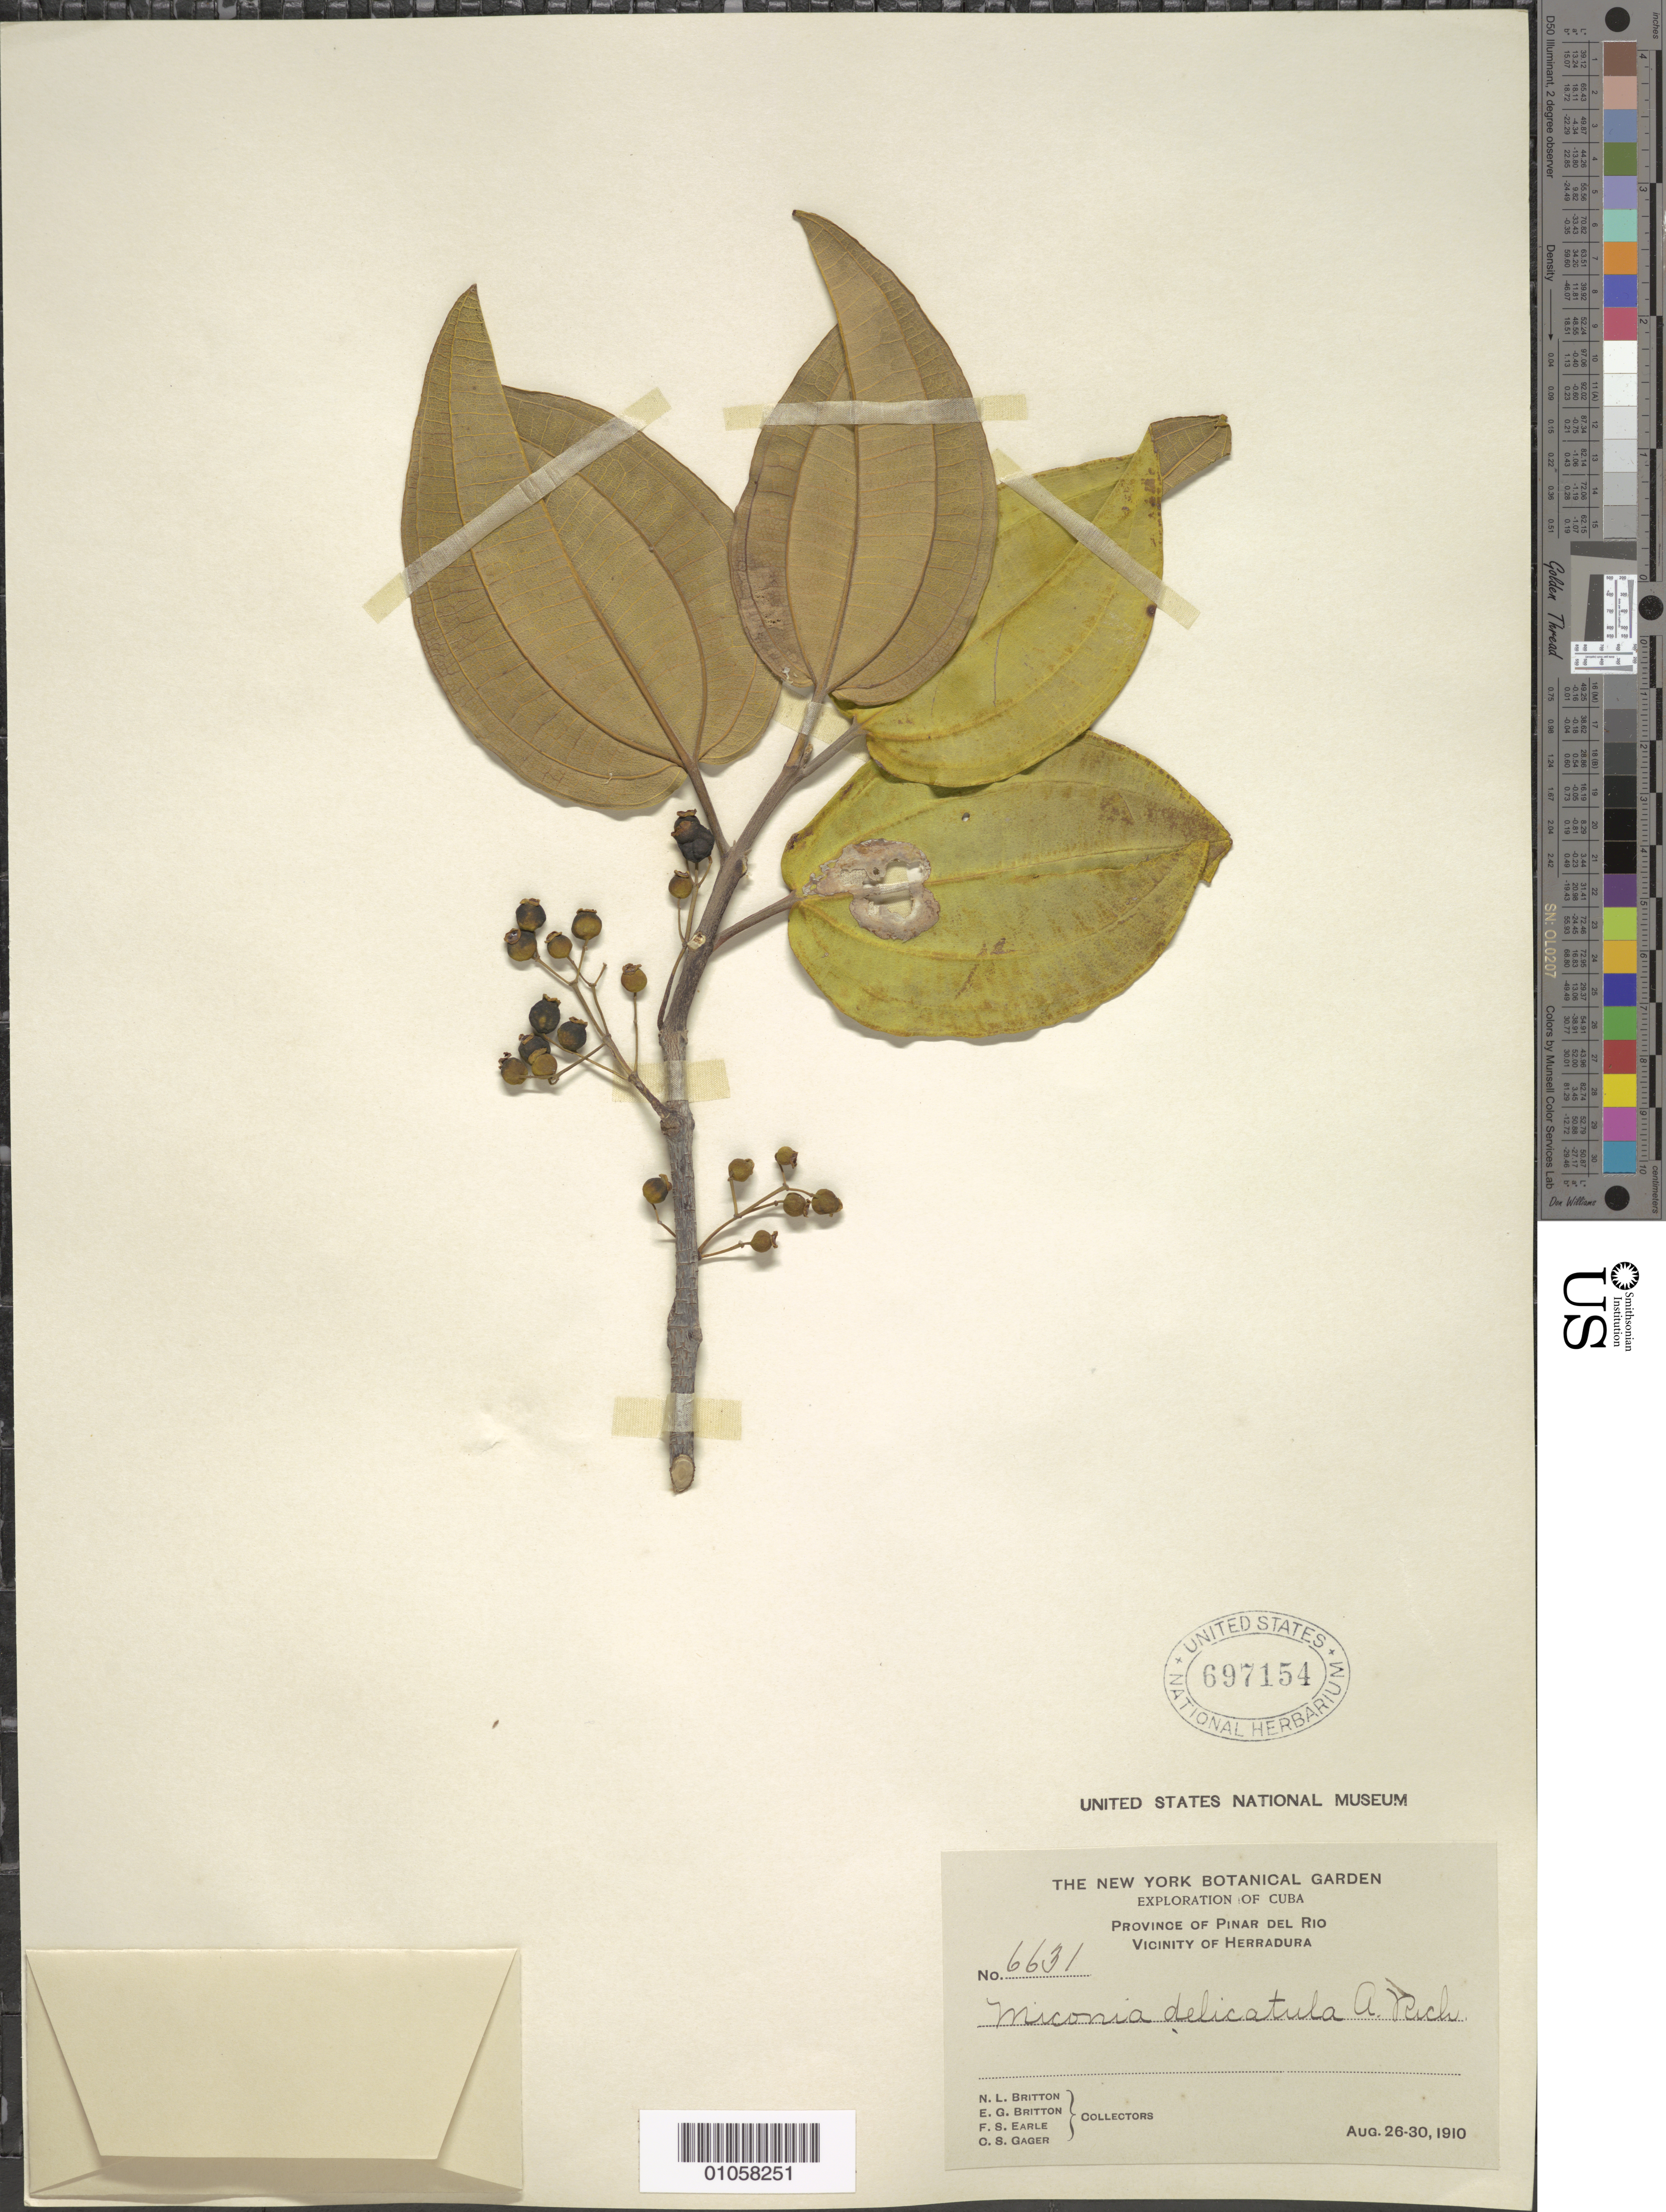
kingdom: Plantae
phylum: Tracheophyta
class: Magnoliopsida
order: Myrtales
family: Melastomataceae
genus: Miconia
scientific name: Miconia delicatula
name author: A. Rich.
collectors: N. Britton, E. G. Britton, F. S. Earle & C. Gager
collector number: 6631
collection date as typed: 26 Aug 1910 to 30 Aug 1910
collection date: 1910-08-26/1910-08-30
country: Cuba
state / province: Pinar del Rio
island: Cuba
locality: Herradura vicinity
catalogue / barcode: US 697154